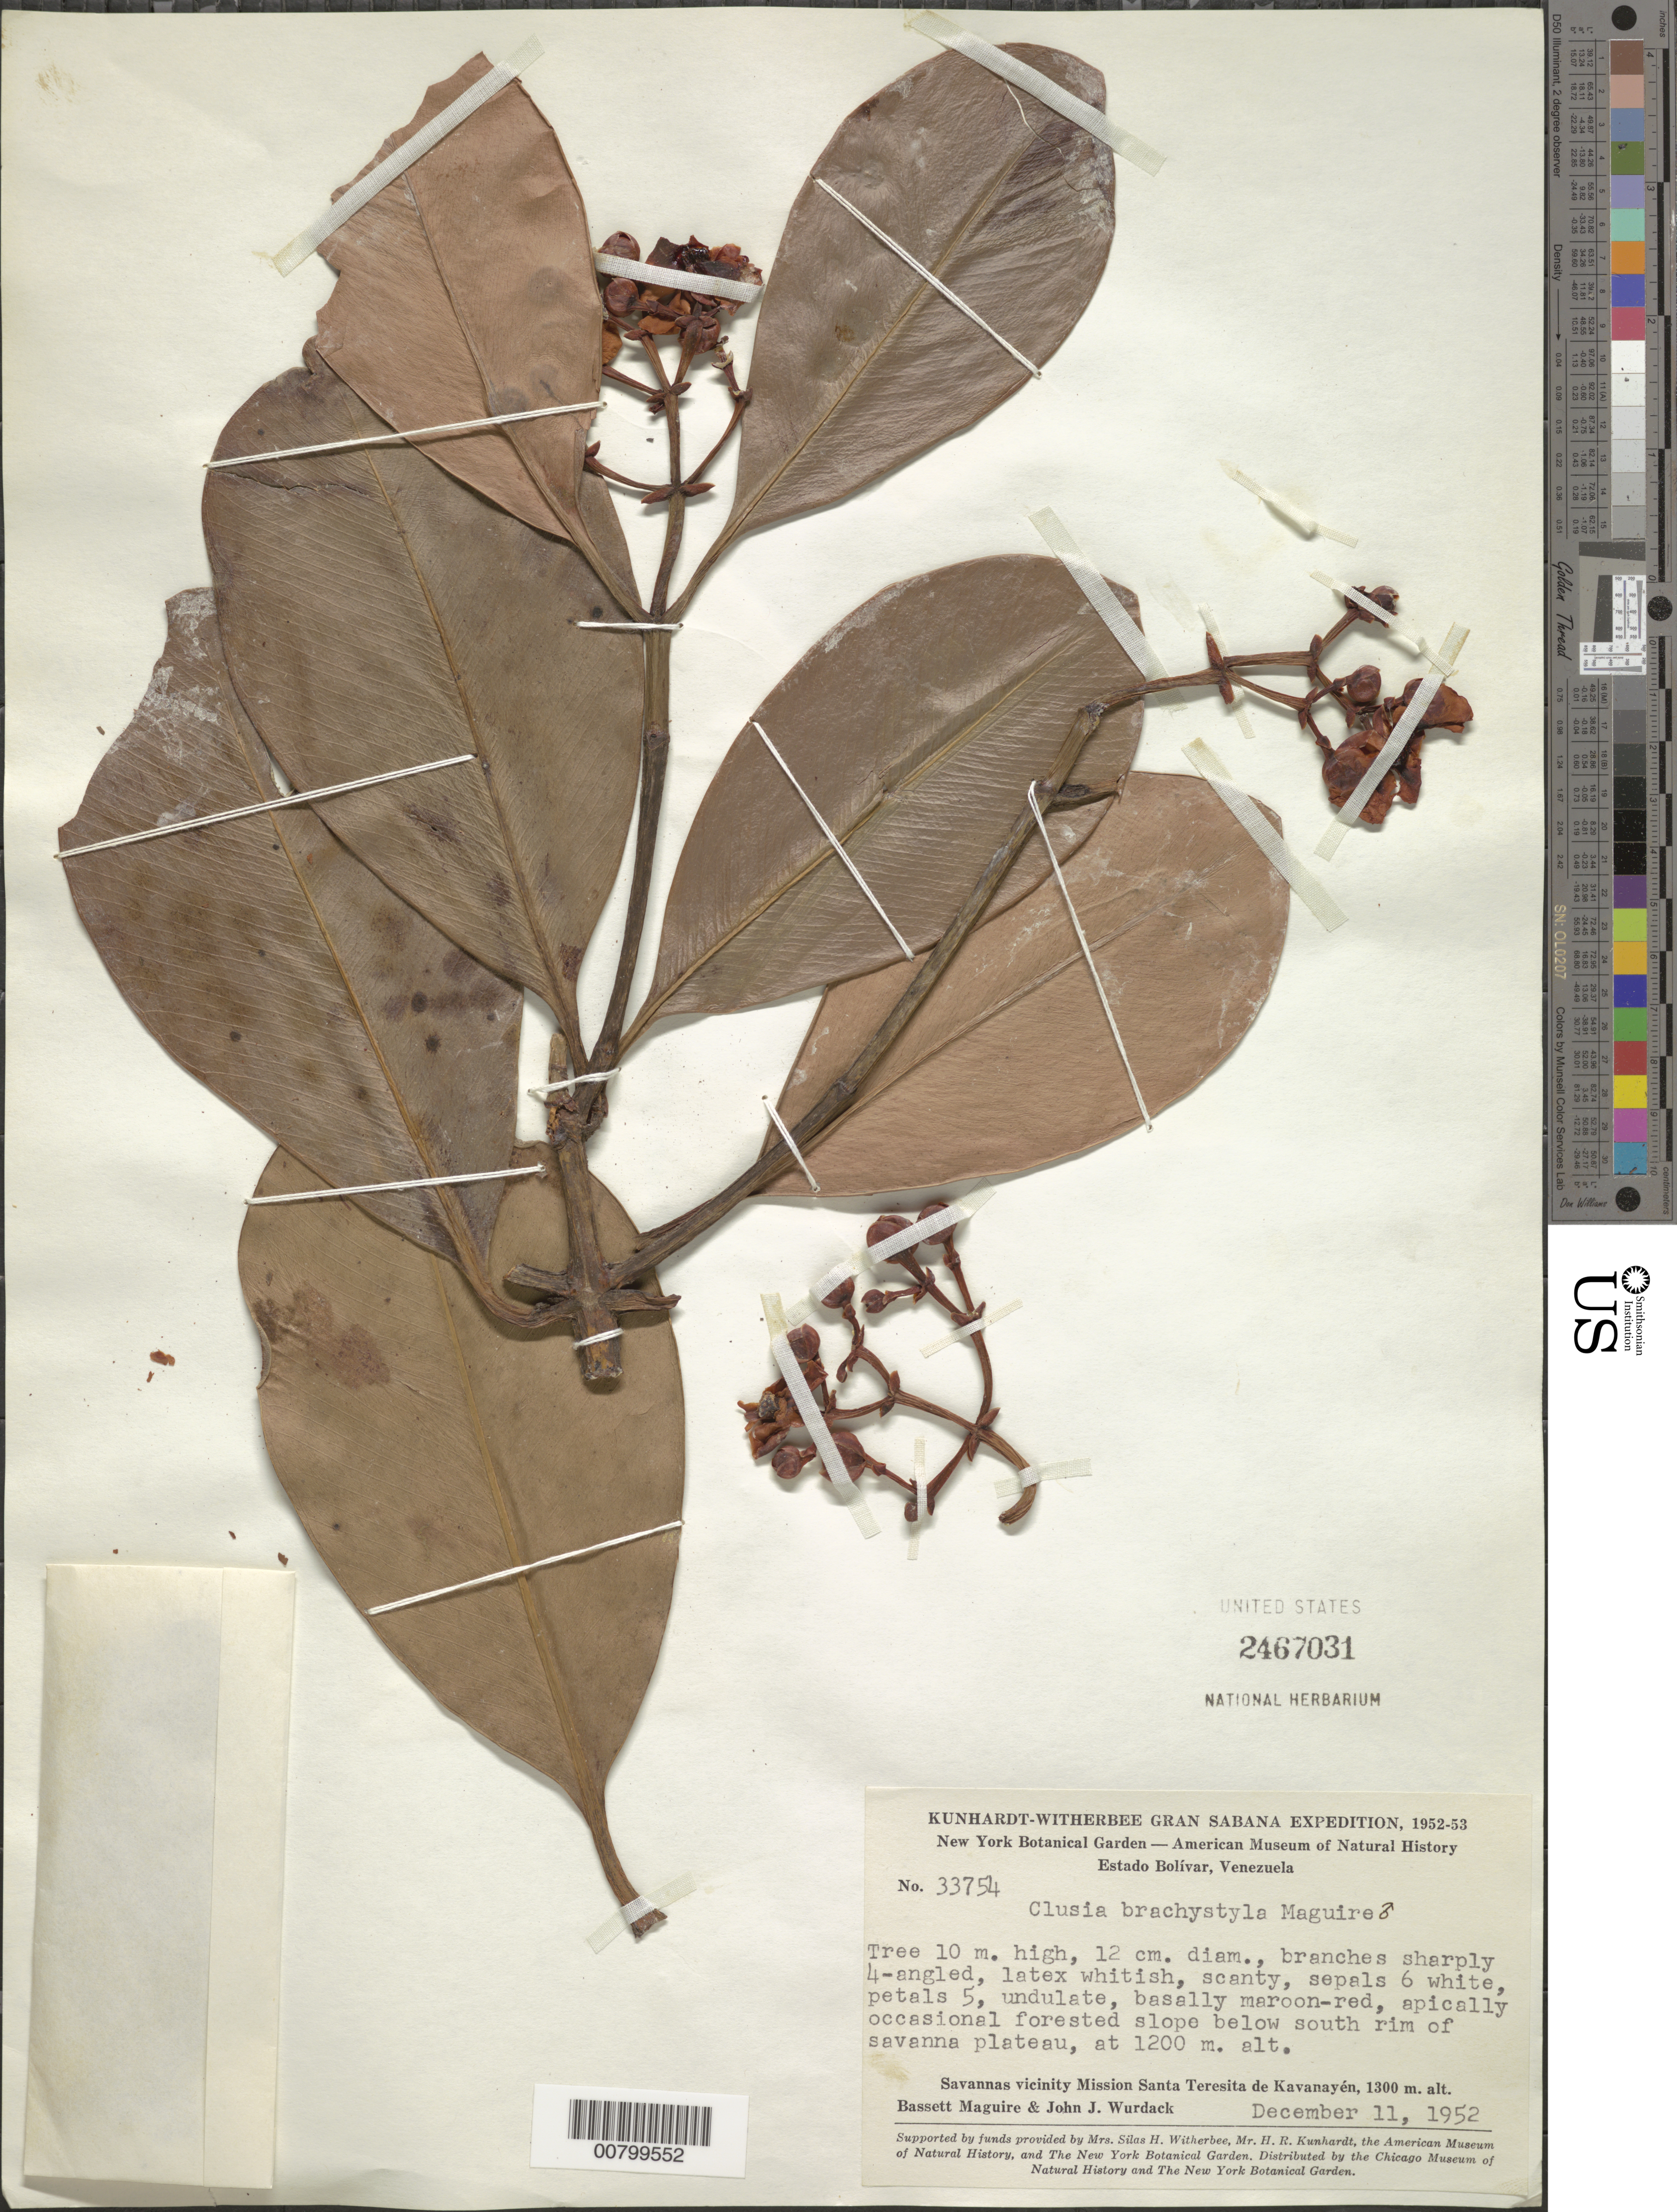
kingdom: Plantae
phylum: Tracheophyta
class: Magnoliopsida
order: Malpighiales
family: Clusiaceae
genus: Clusia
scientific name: Clusia brachystyla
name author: Maguire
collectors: B. Maguire & J. J. Wurdack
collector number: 33754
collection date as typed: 11-Dec-52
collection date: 1952-12-11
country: Venezuela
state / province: Bolívar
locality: Mission Santa Teresita de Kavanayén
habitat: Forested slopes, savanna plateau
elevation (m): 1200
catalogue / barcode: US 2467031